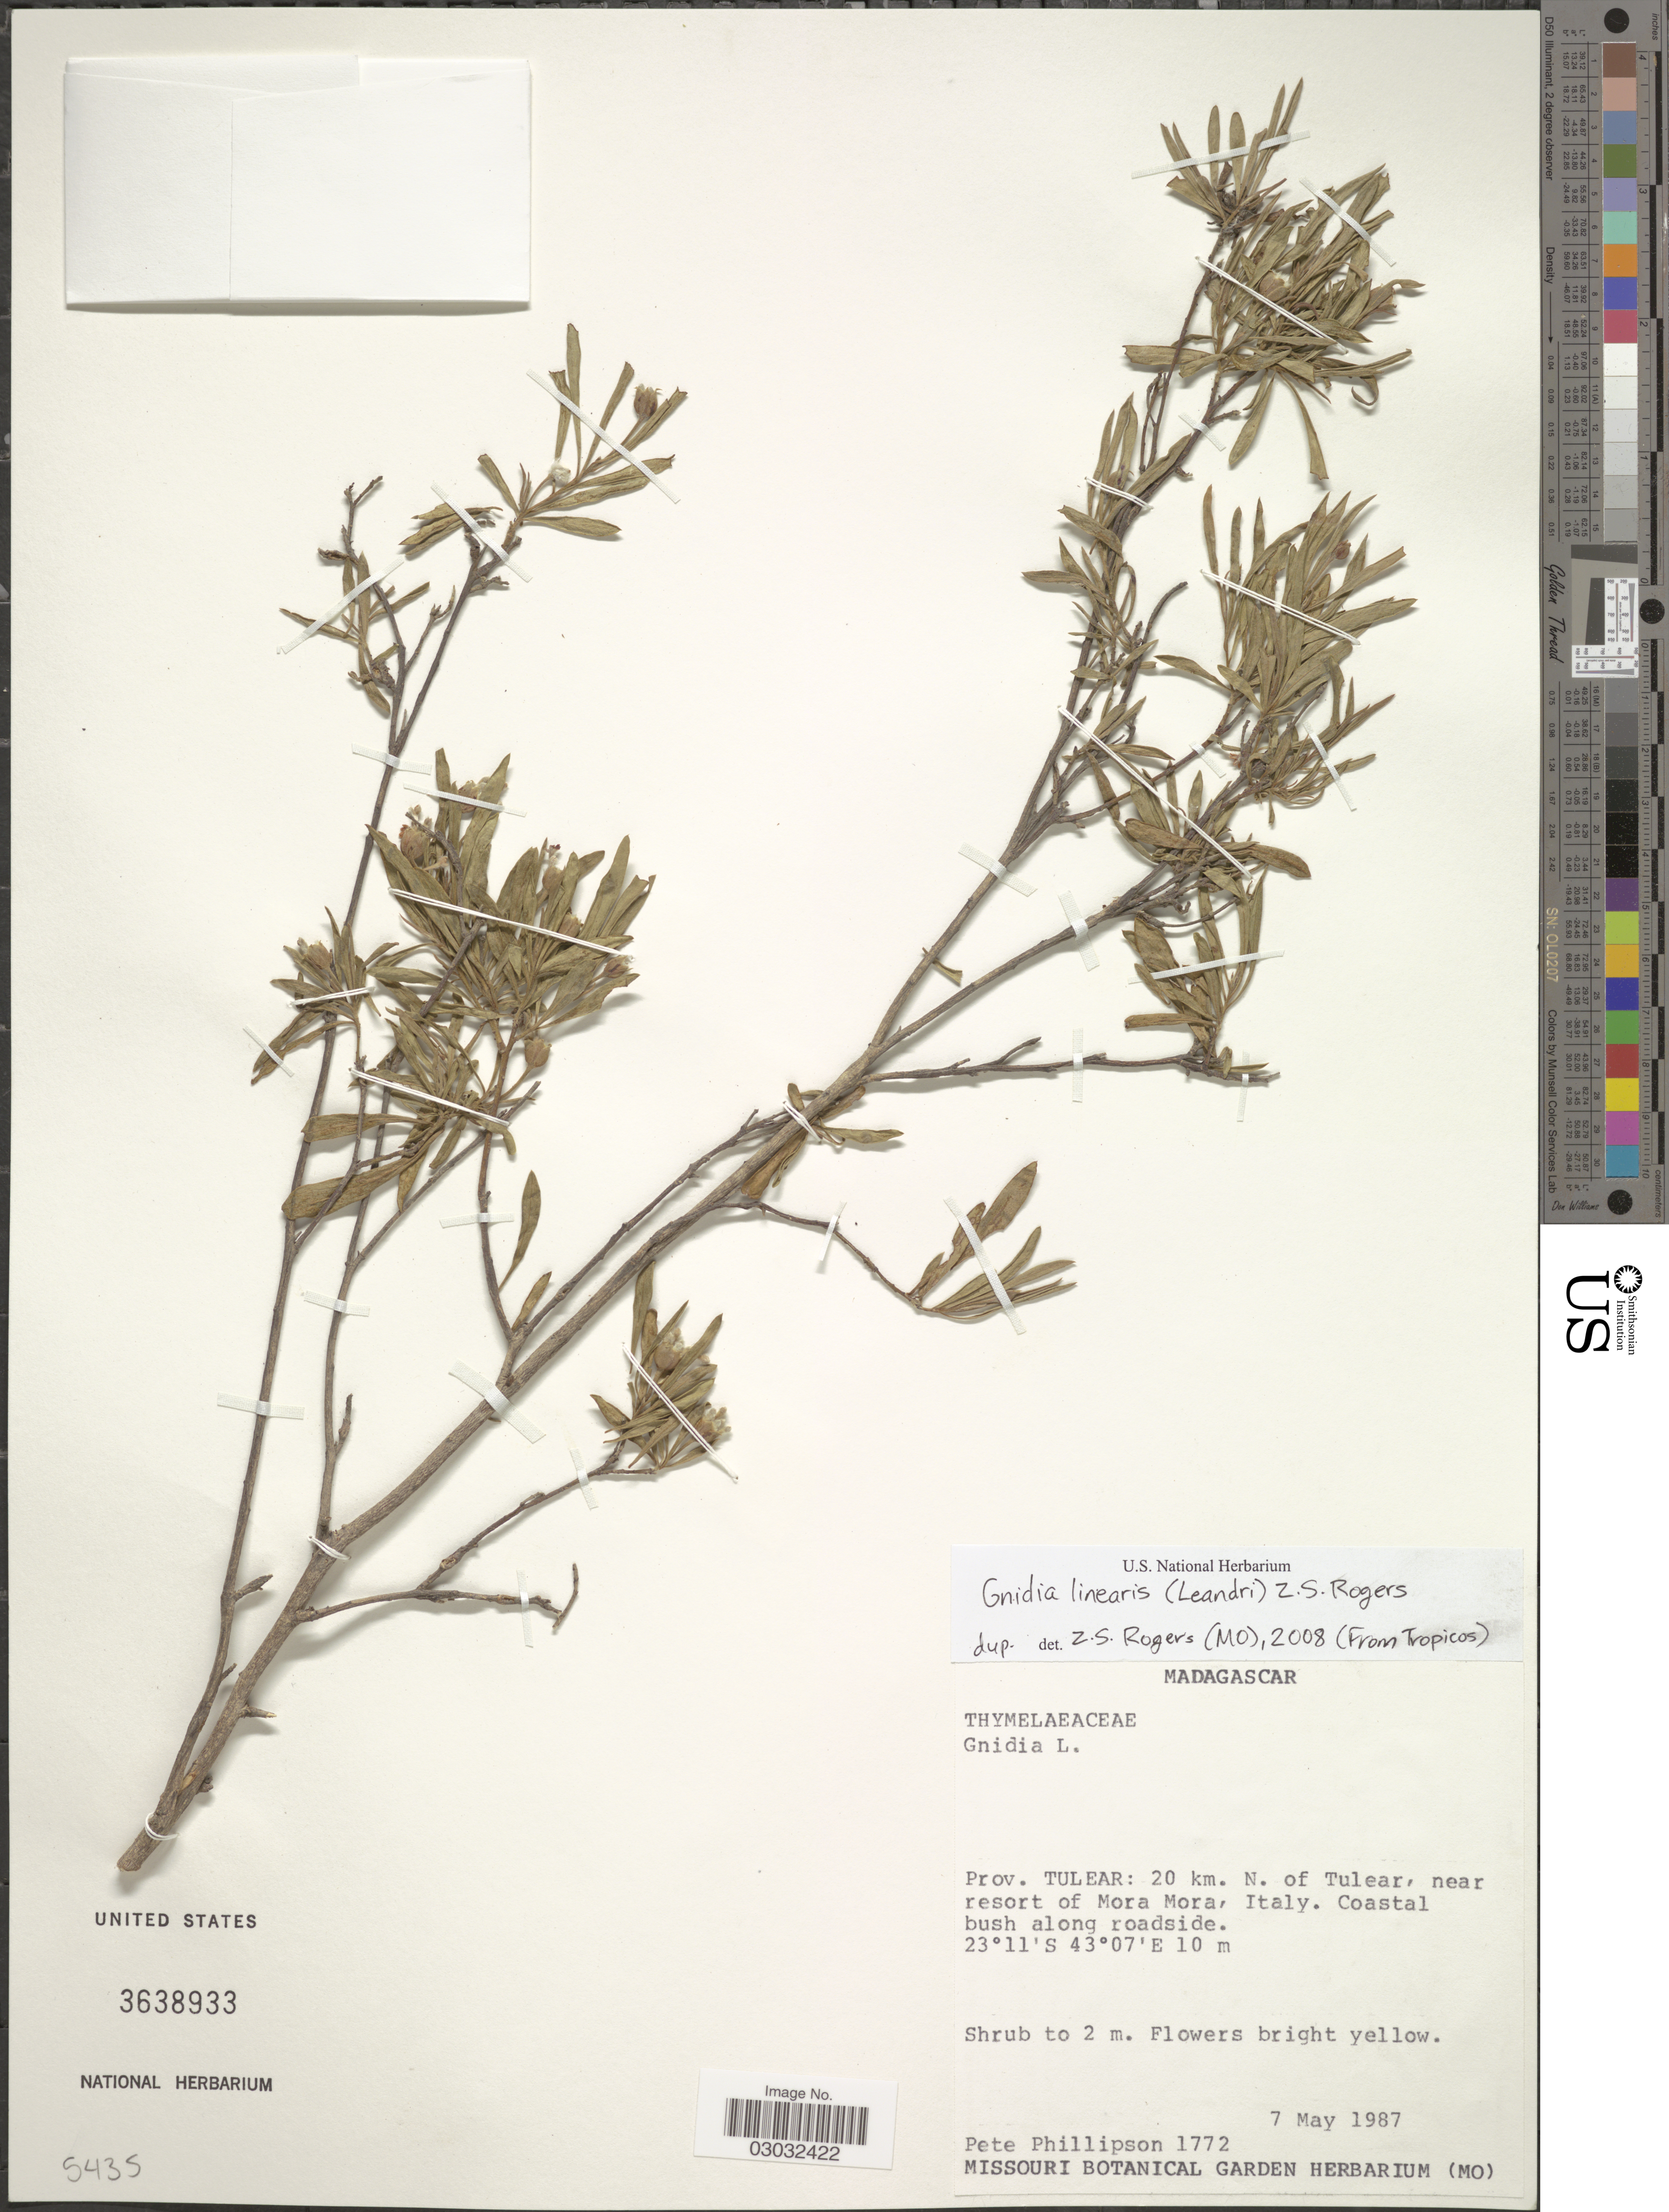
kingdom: Plantae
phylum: Tracheophyta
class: Magnoliopsida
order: Malvales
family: Thymelaeaceae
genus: Lasiosiphon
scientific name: Lasiosiphon decaryi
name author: Leandri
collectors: P. B. Phillipson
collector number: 1772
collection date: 1987-05-07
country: Madagascar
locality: Prov. Tulear: 20 km N. of Tulear, near resort of Mora Mora, Italy. Coastal bush along roadside.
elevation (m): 10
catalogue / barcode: US 3638933